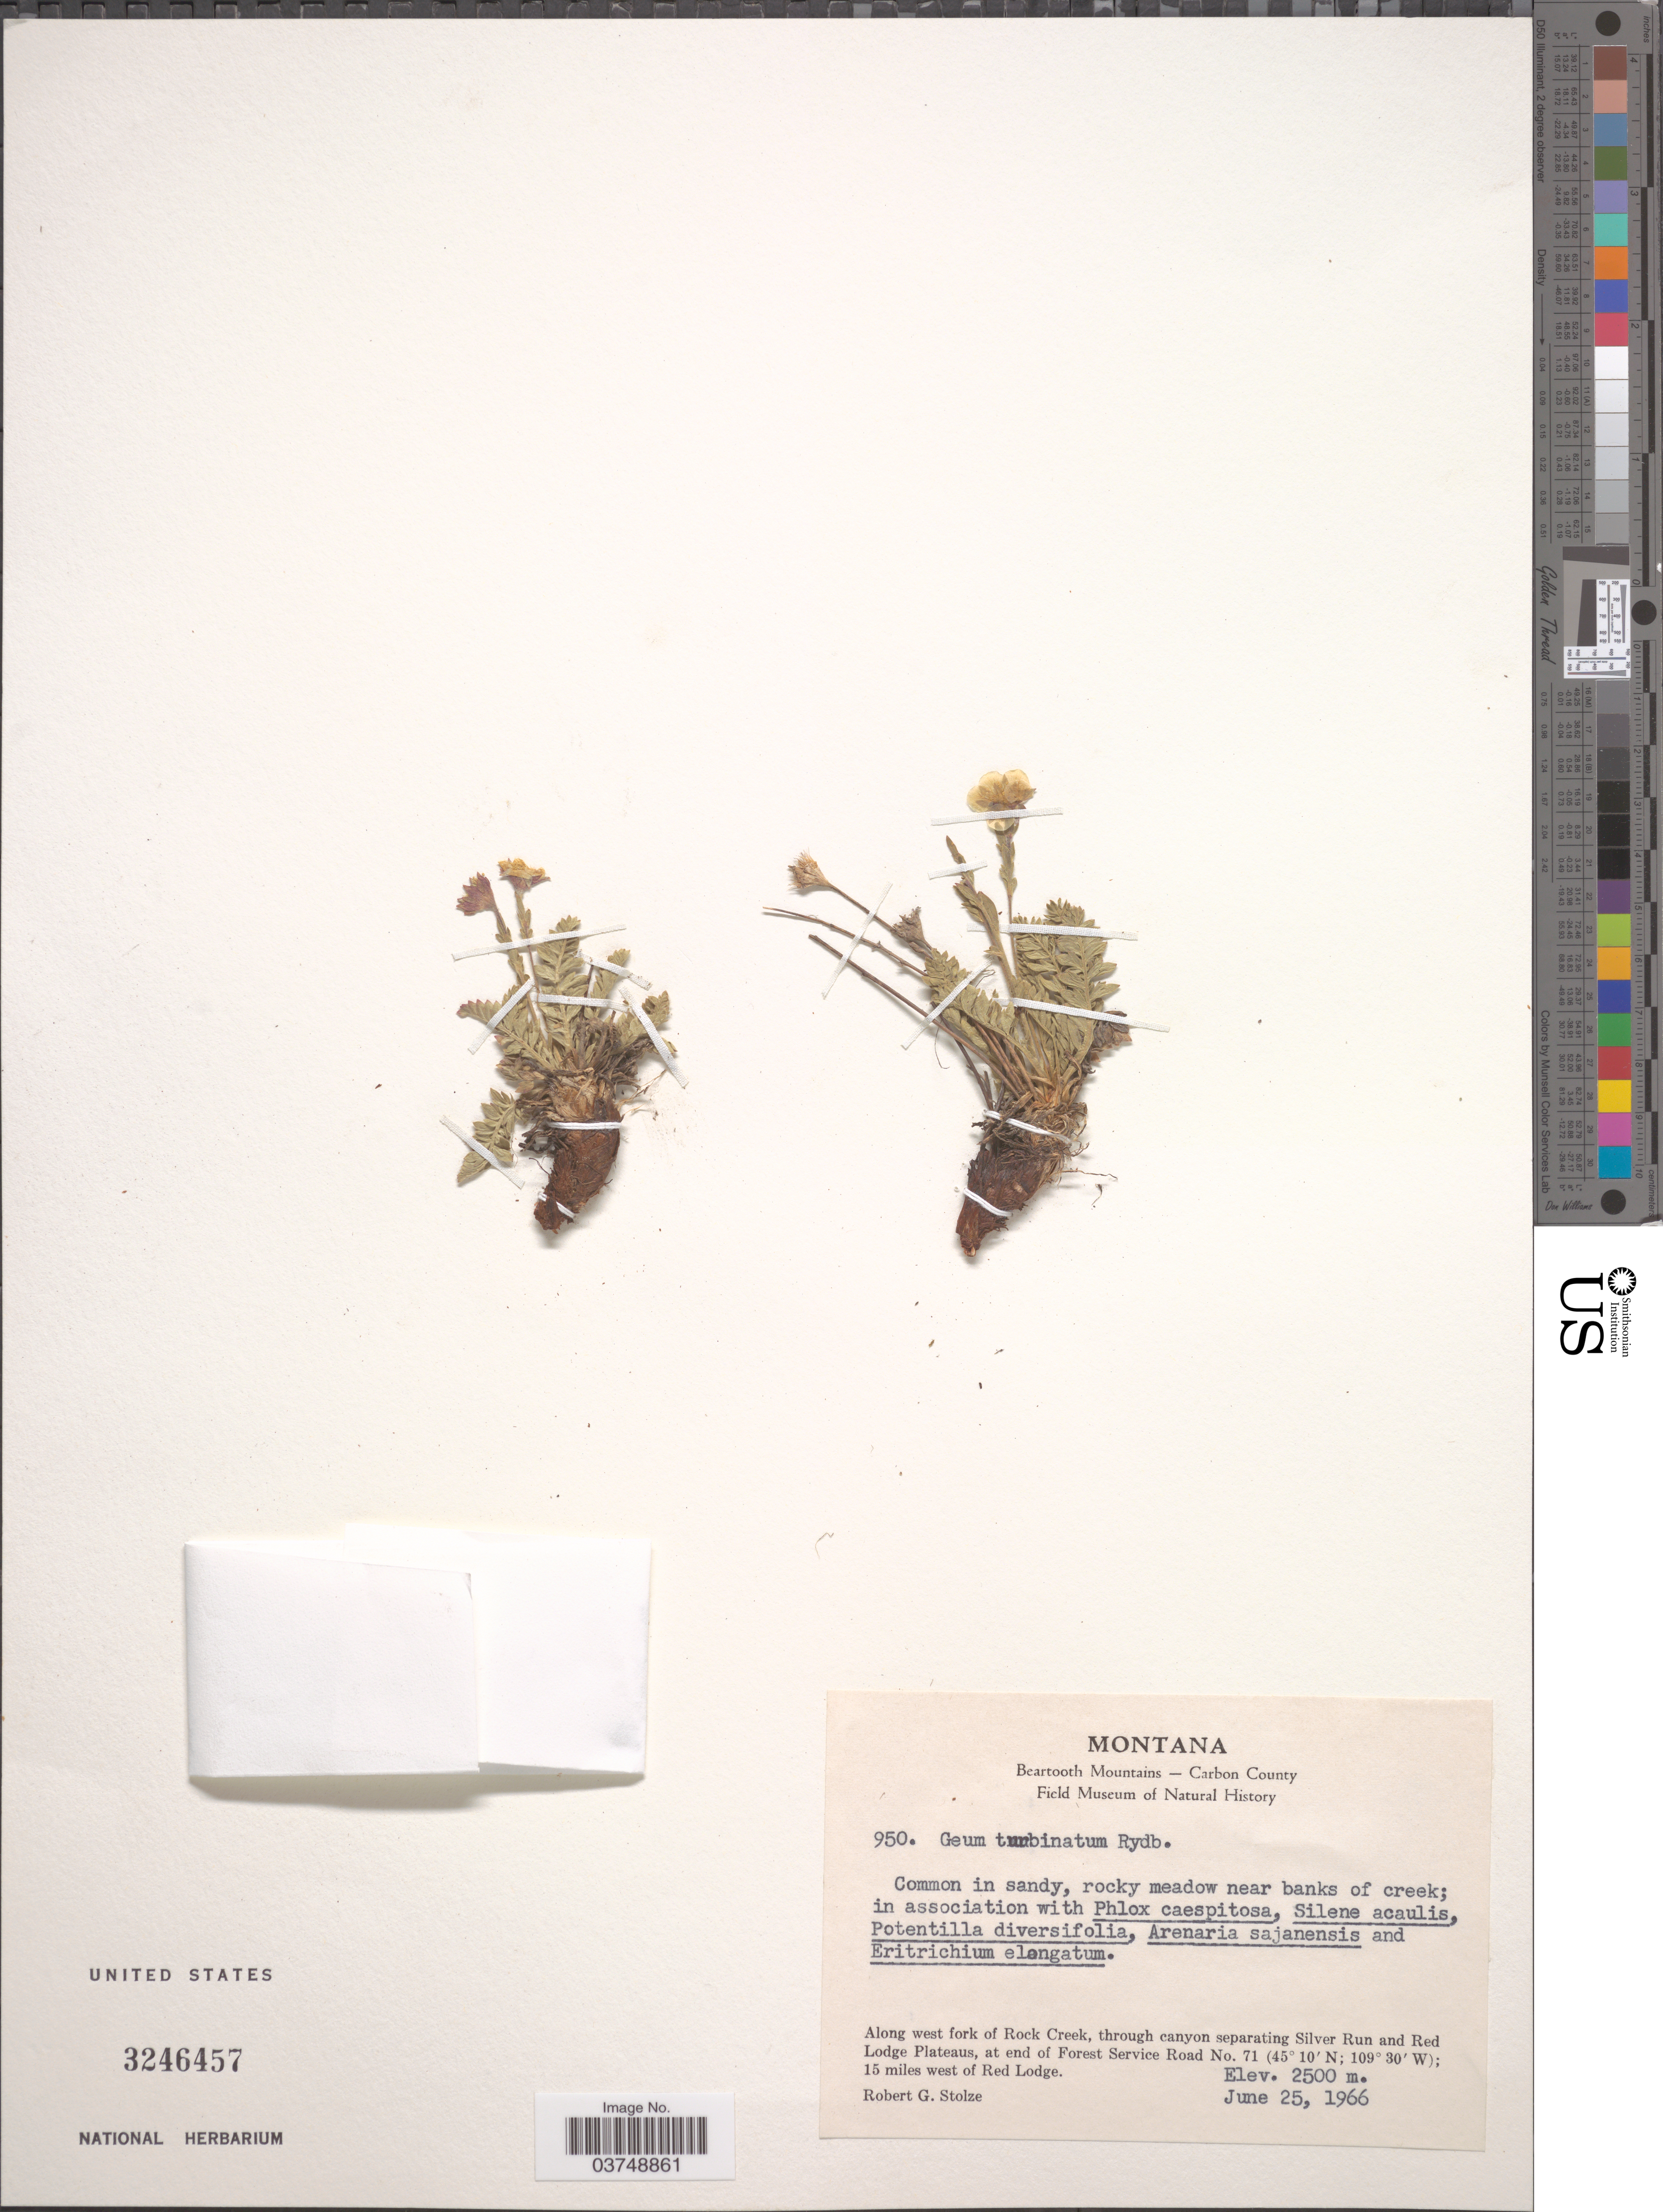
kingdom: Plantae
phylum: Tracheophyta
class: Magnoliopsida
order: Rosales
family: Rosaceae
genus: Geum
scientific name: Geum rossii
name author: (R. Br.) Ser.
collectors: R. G. Stolze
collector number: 950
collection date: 1966-06-25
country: United States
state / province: Montana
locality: Beartooth Mountains - Carbon County. Along west fork of Rock Creek, through canyon separating Silver Run and Red Lodge Plateaus, at end of Forest Service Road No. 71; 15 miles west of Red Lodge.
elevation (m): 2500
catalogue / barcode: US 3246457